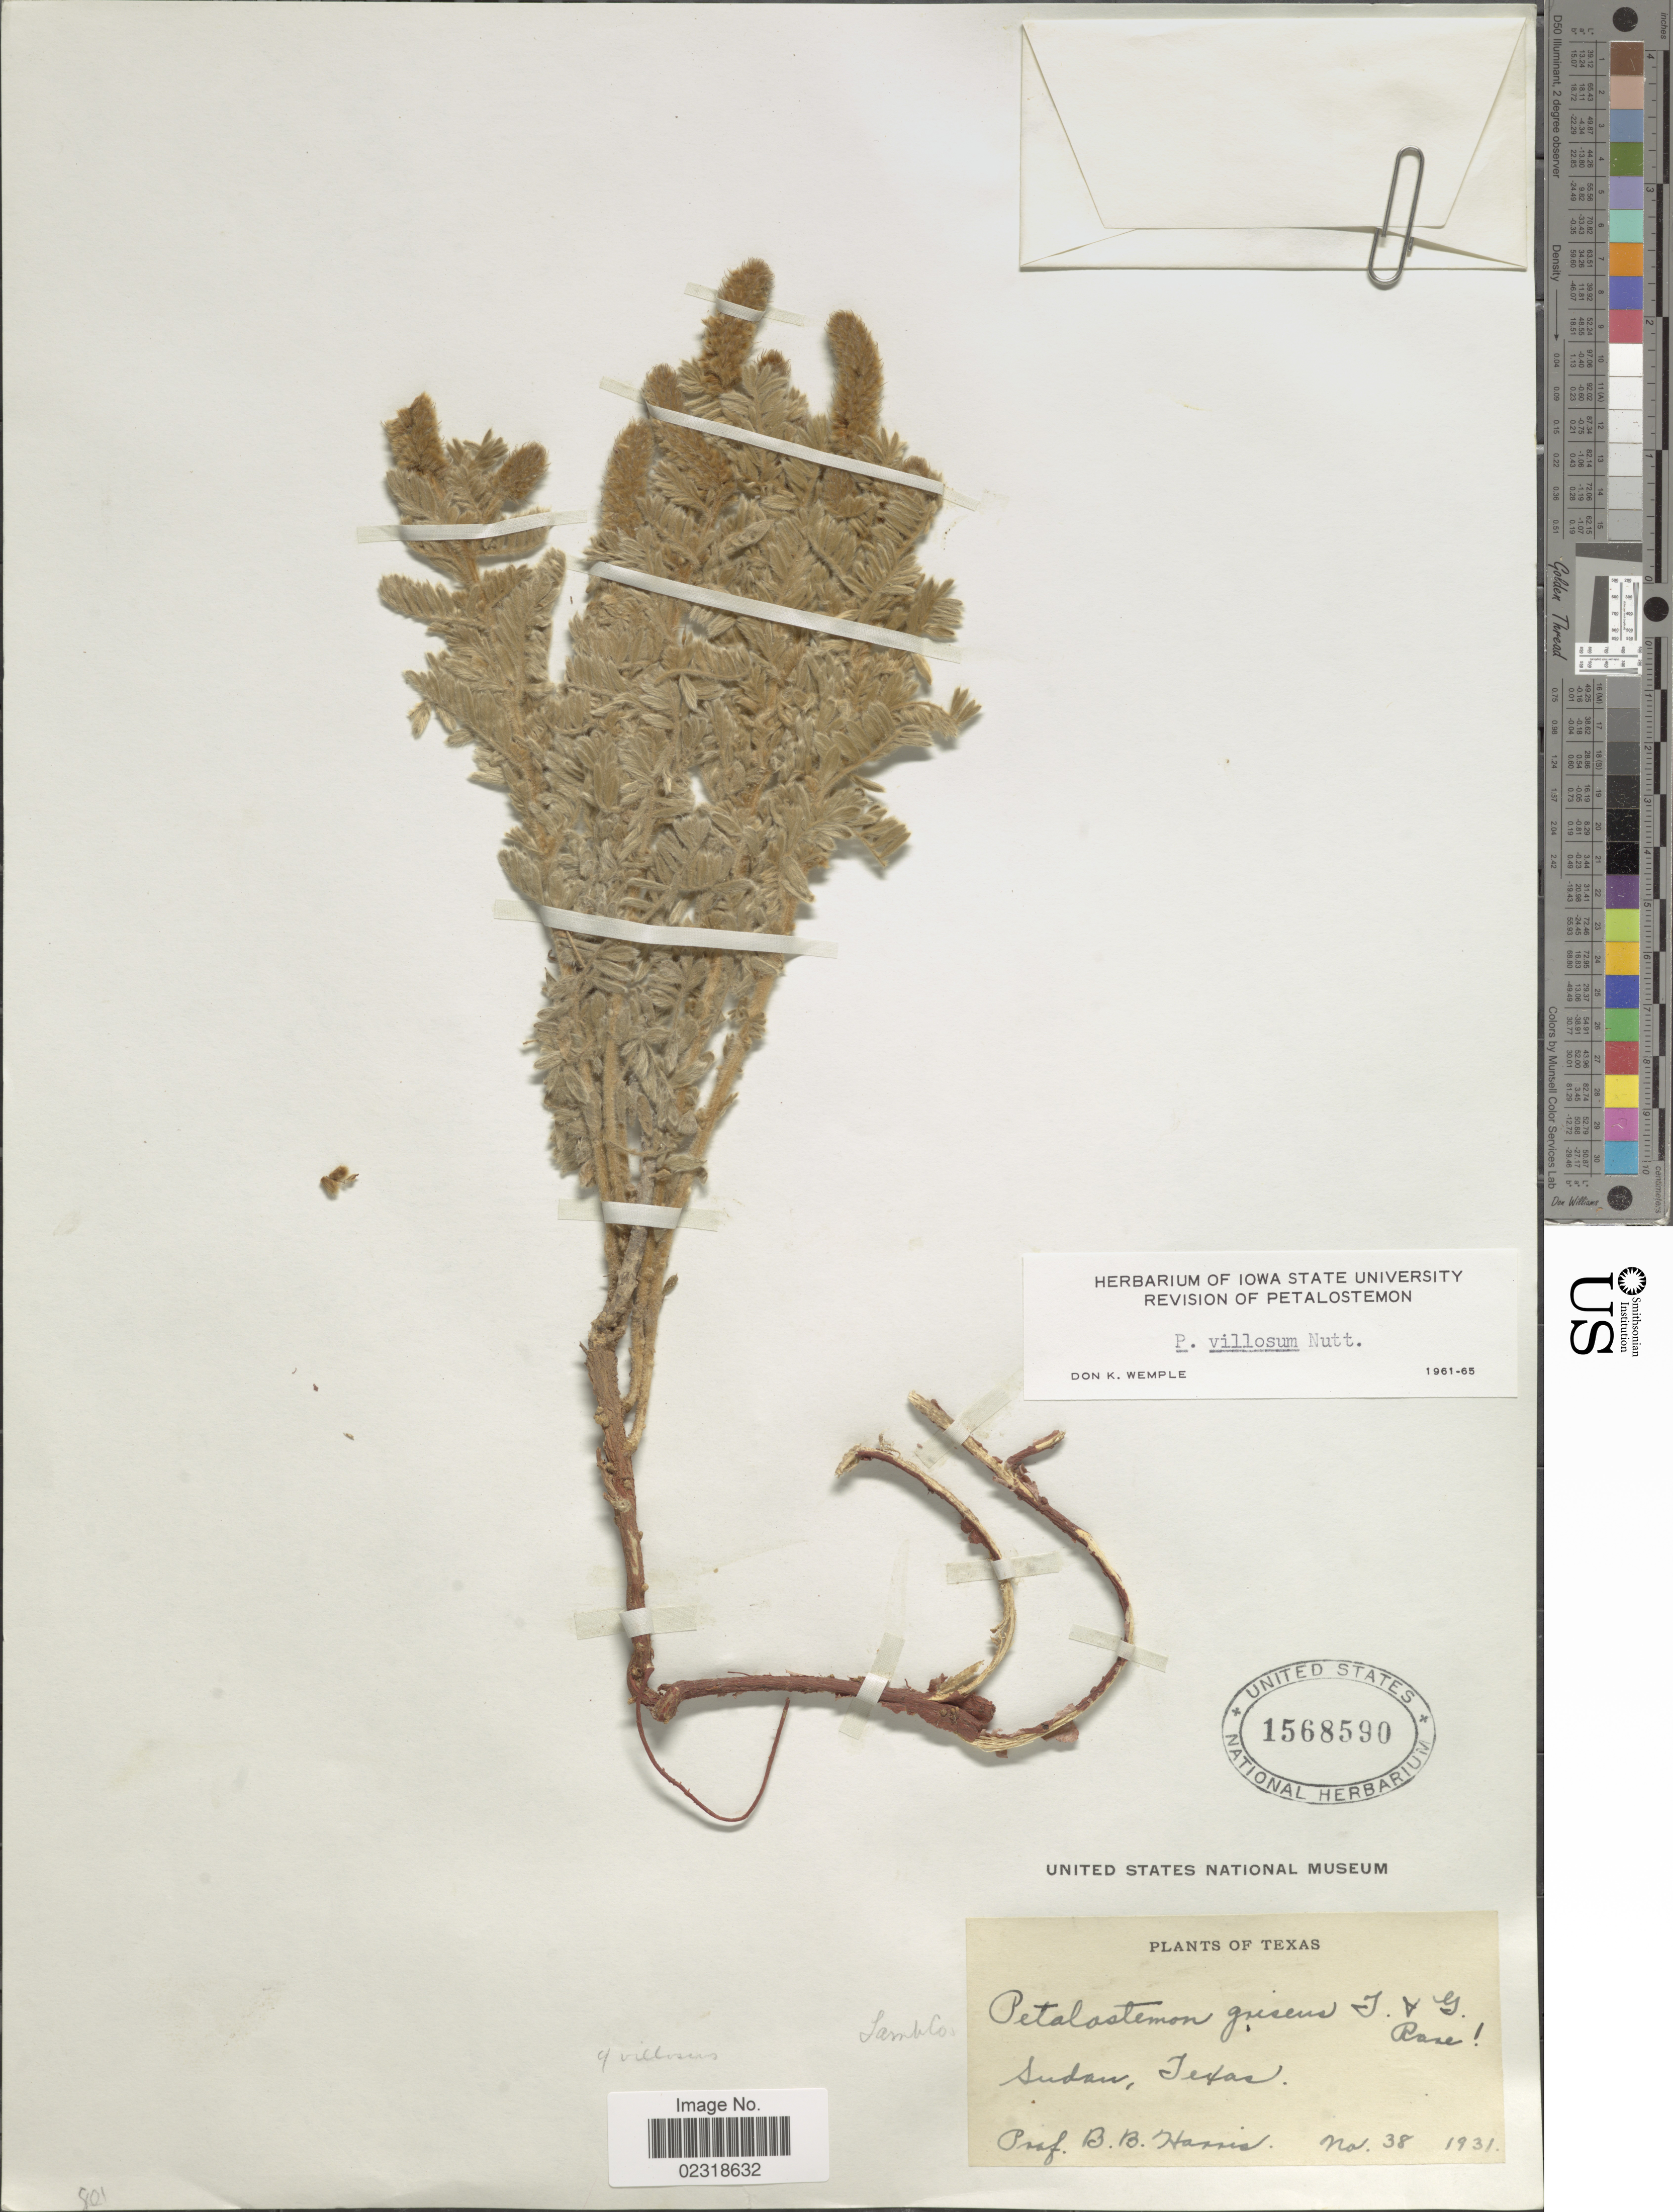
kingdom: Plantae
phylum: Tracheophyta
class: Magnoliopsida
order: Fabales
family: Fabaceae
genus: Dalea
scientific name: Dalea villosa var. villosa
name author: (Nutt.) Spreng.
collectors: B. B. Harris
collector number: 38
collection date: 1931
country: United States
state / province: Texas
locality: Sudan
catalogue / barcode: US 1568590